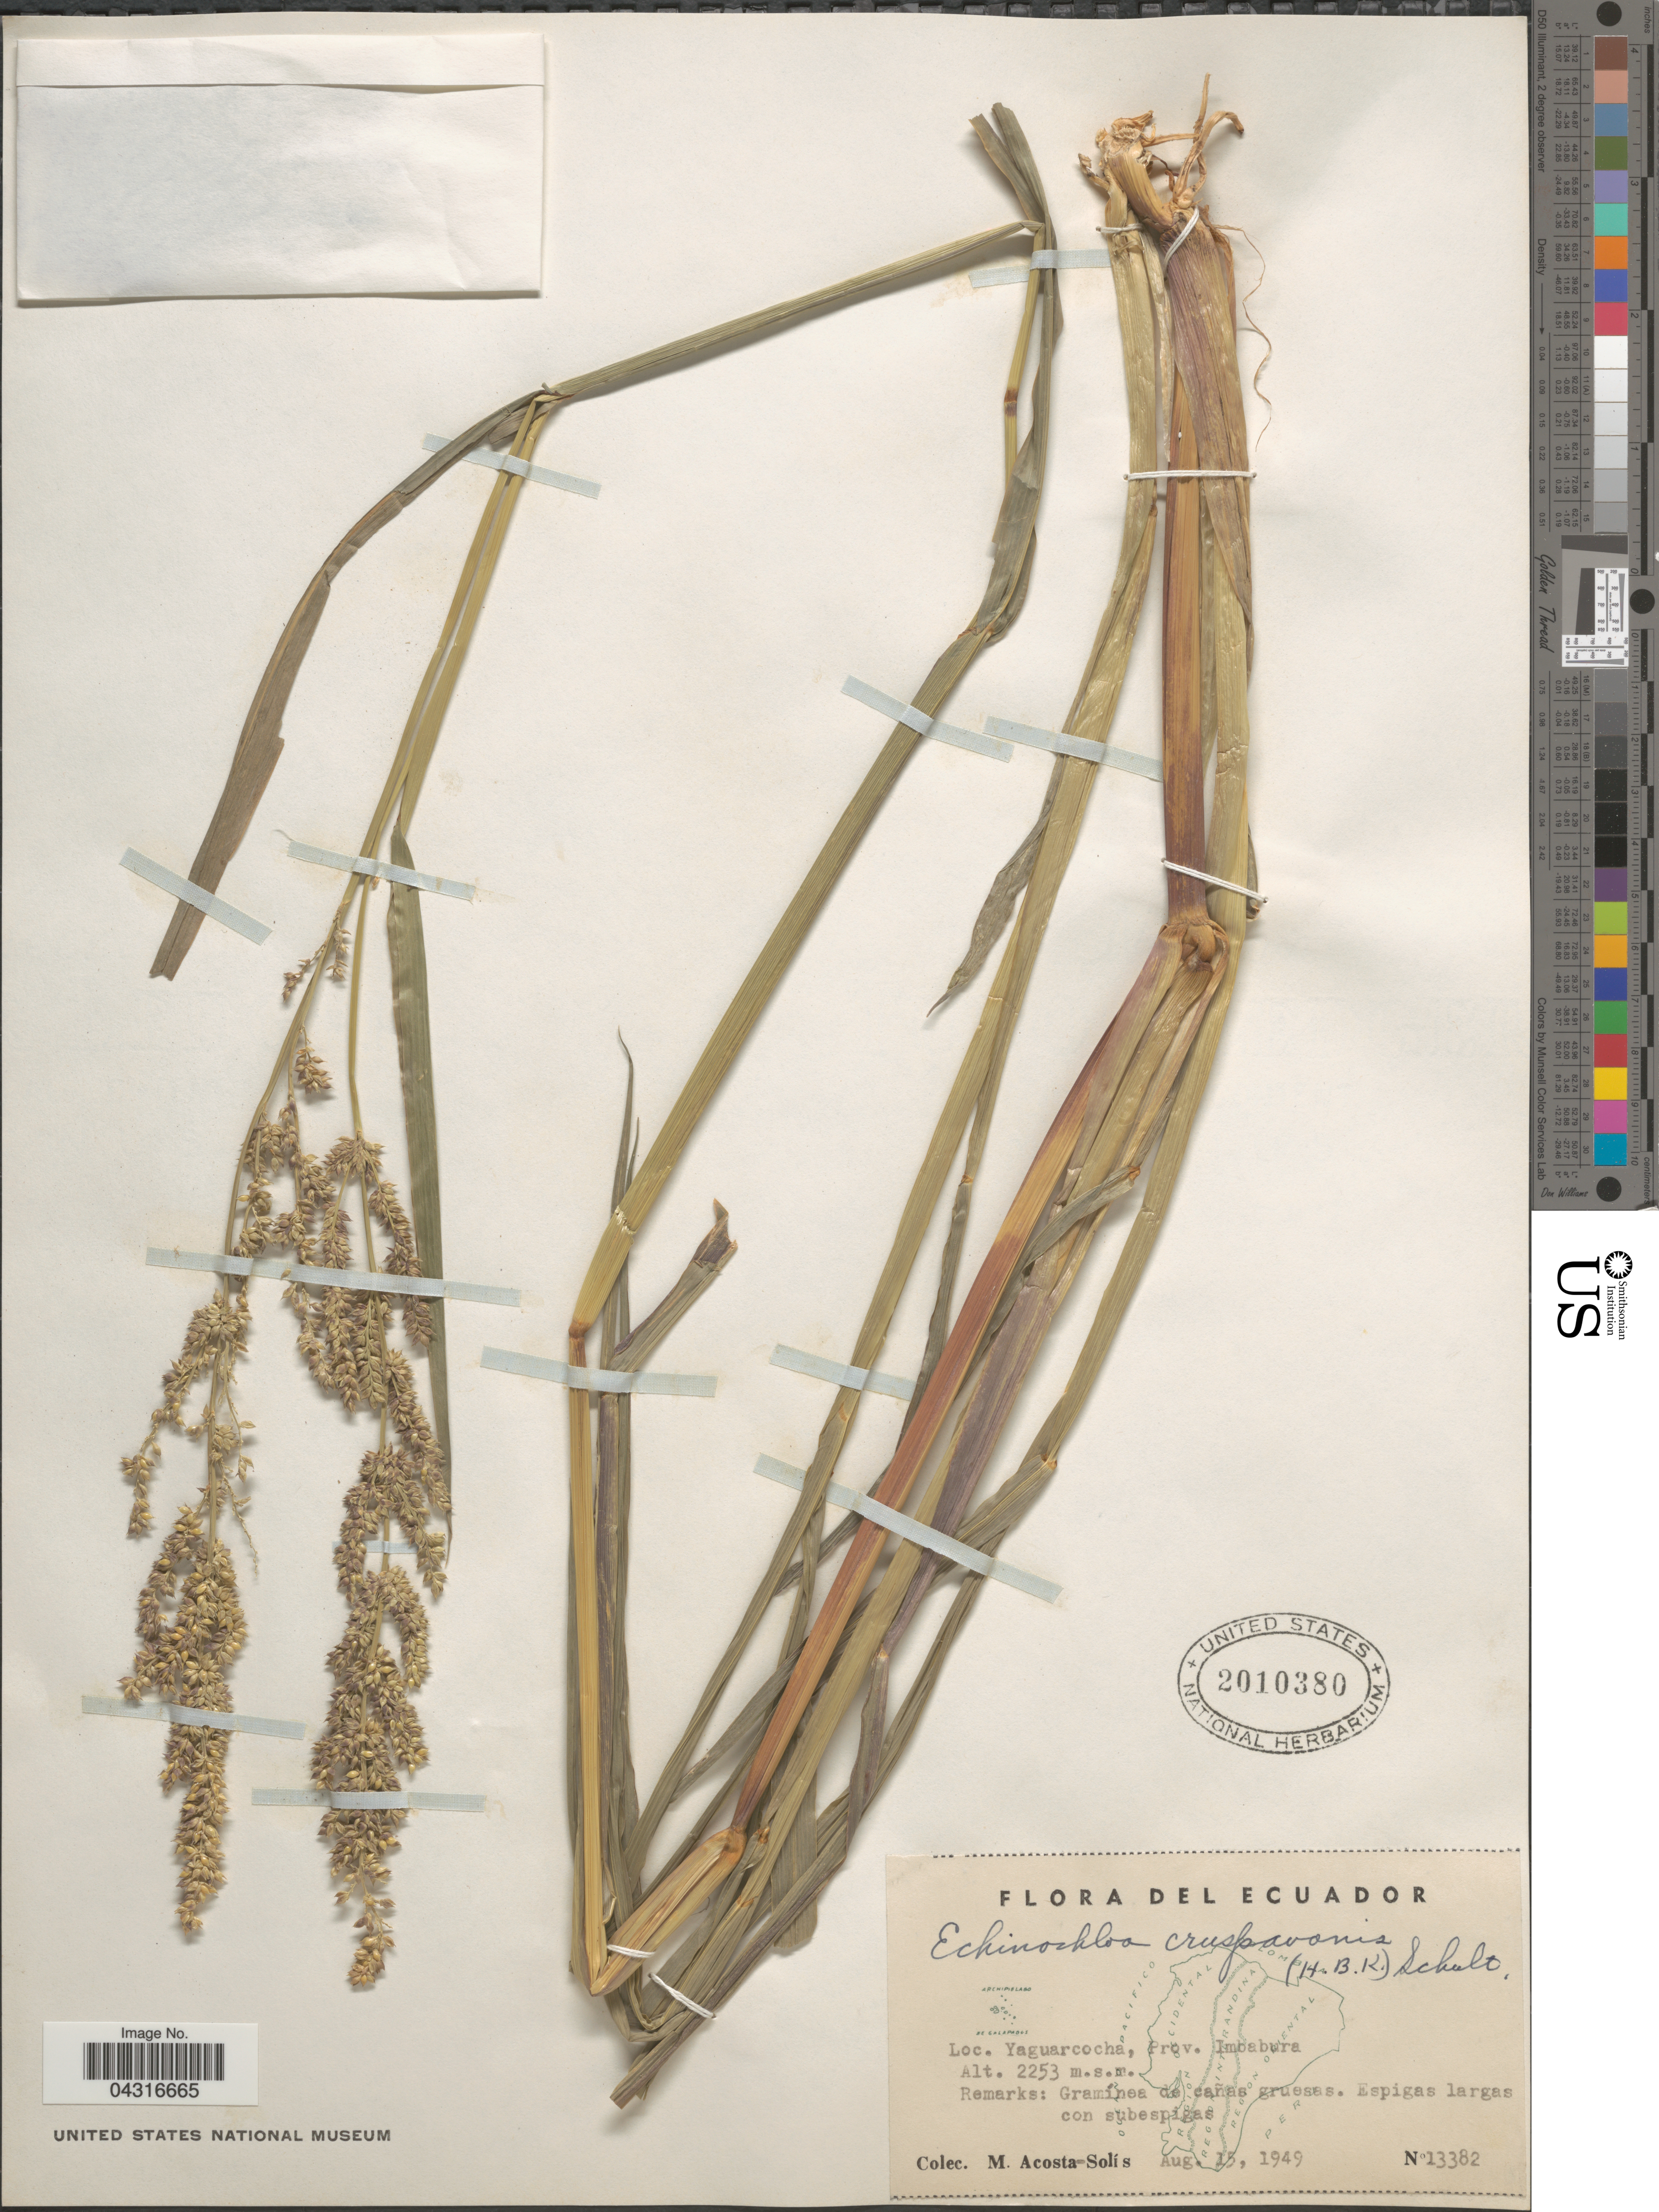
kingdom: Plantae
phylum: Tracheophyta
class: Liliopsida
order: Poales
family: Poaceae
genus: Echinochloa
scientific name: Echinochloa crus-pavonis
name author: (Kunth) Schult.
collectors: M. Acosta Solis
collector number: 13382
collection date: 1949-08-15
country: Ecuador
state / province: Imbabura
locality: Yaguarcocha.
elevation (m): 2253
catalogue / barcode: US 2010380